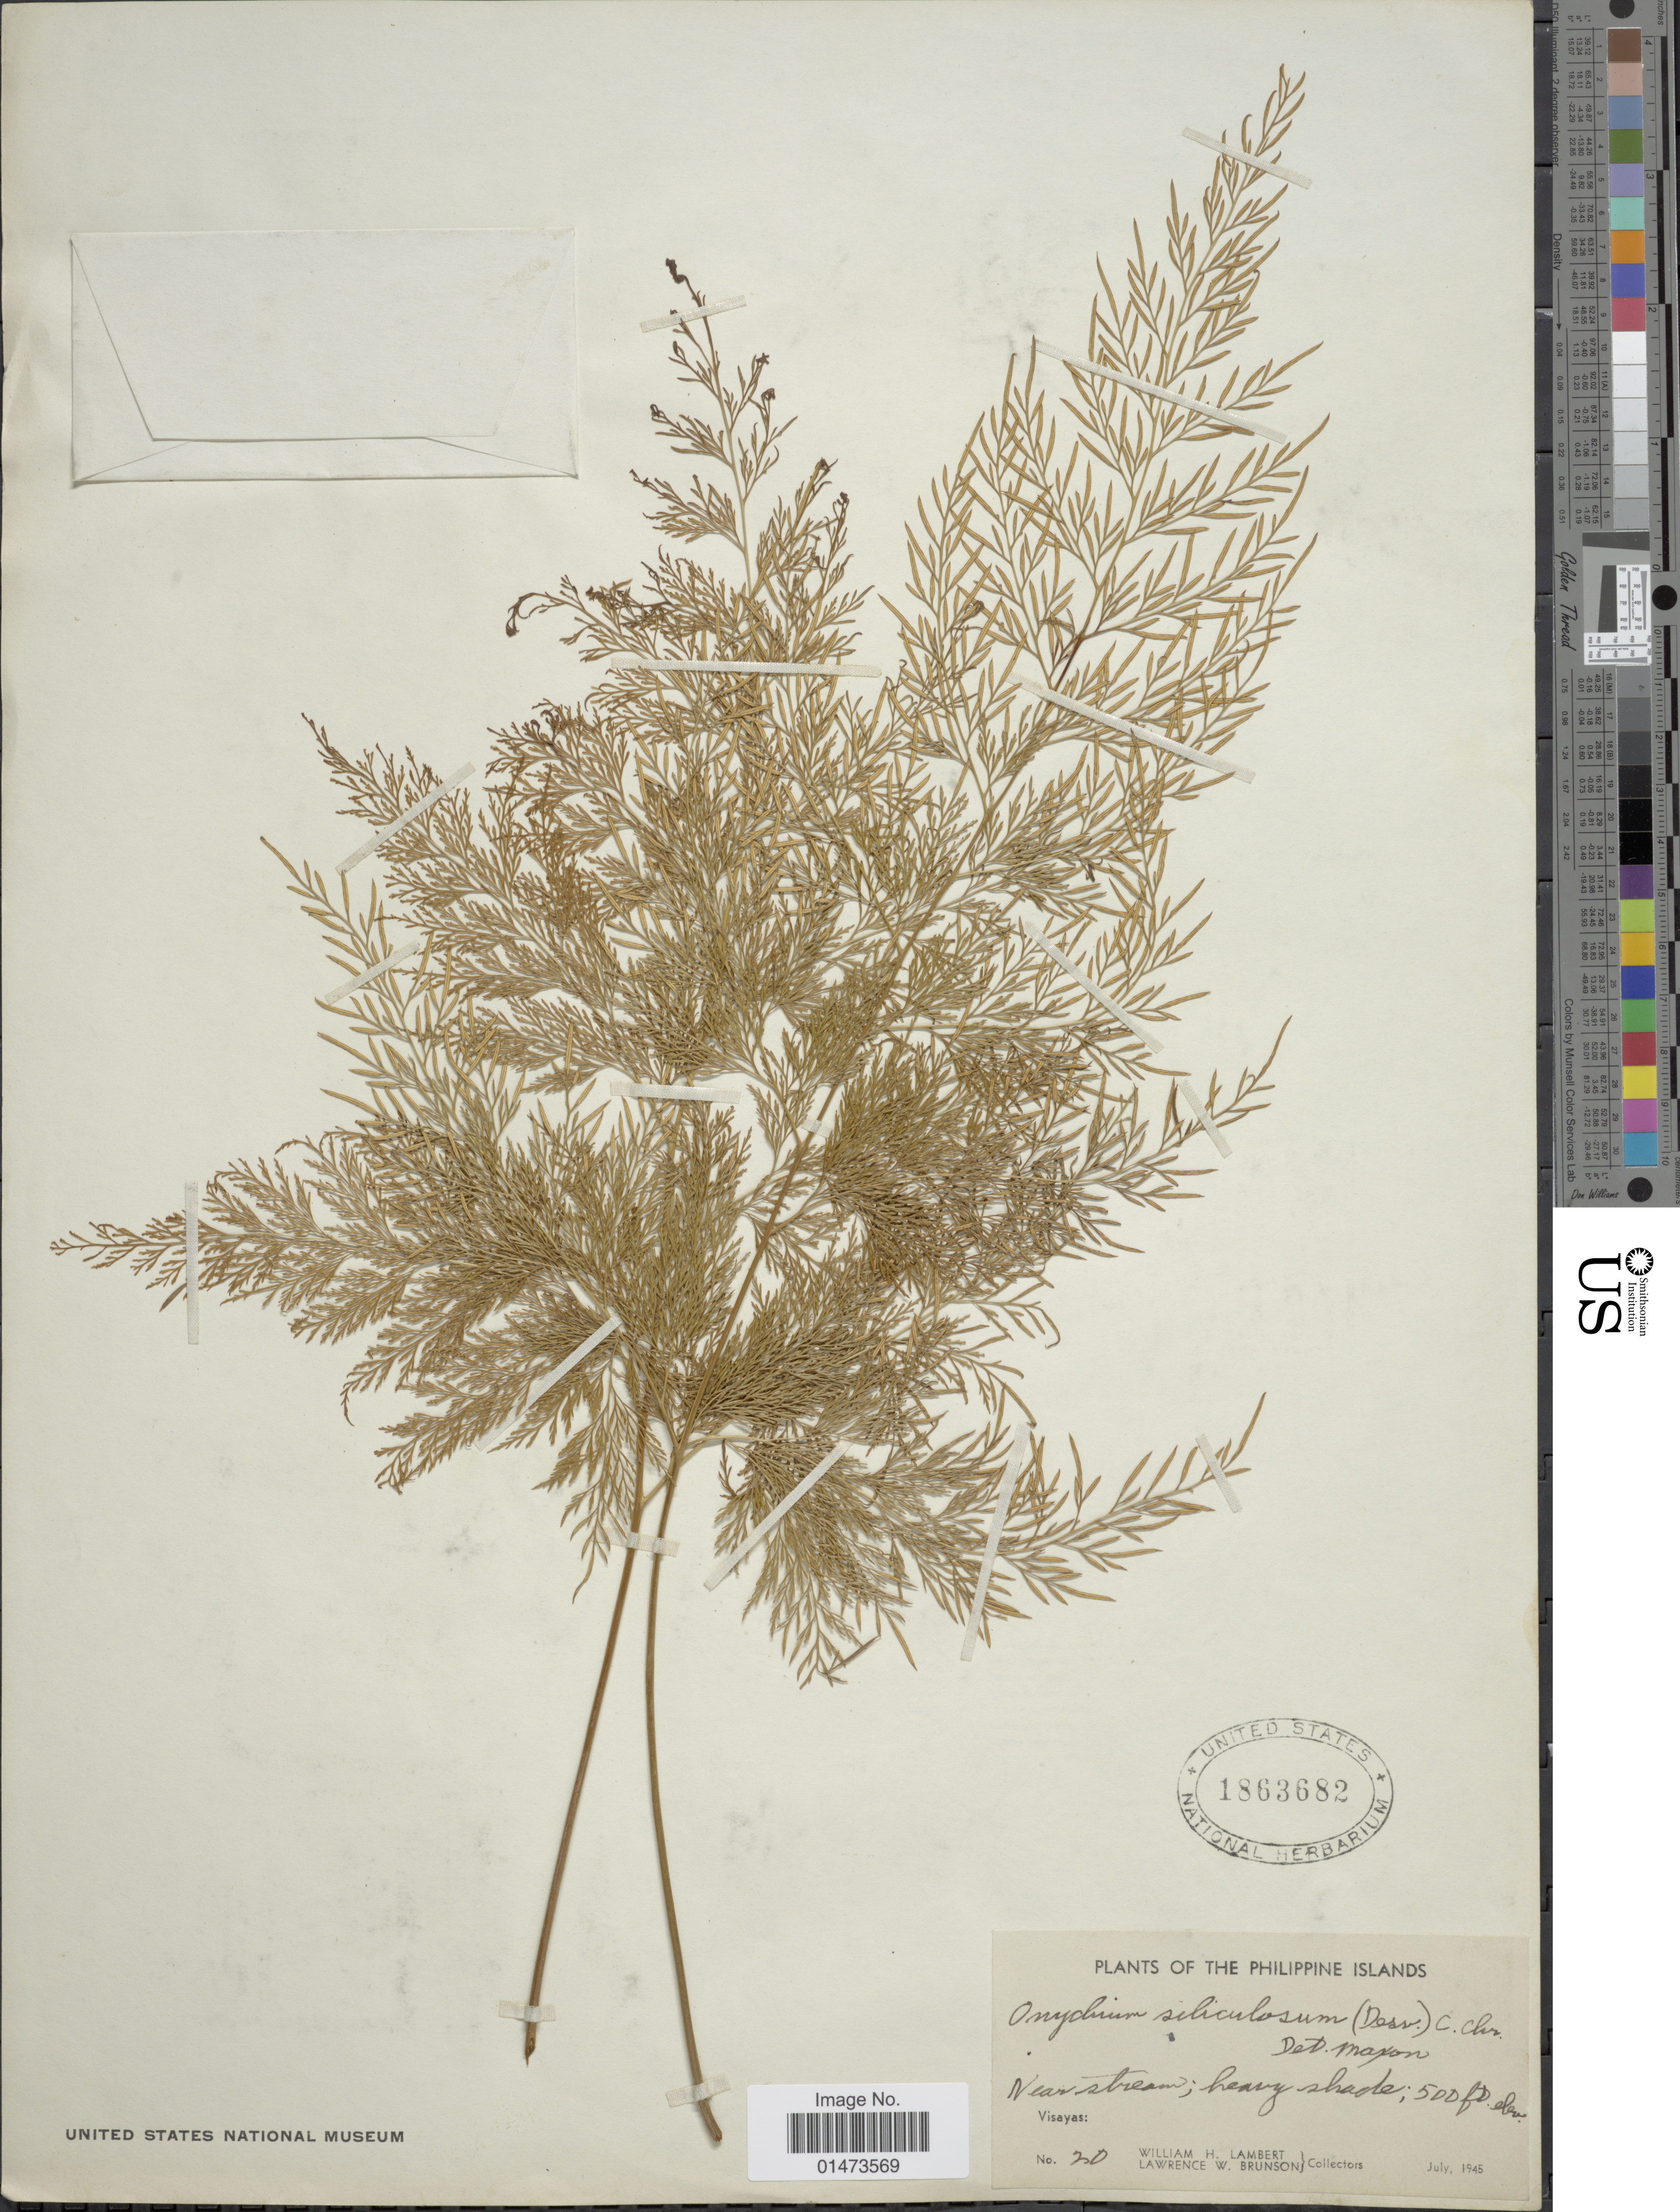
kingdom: Plantae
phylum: Tracheophyta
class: Polypodiopsida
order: Polypodiales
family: Pteridaceae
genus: Onychium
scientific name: Onychium siliculosum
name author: (Desv.) C. Chr.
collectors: W. Lambert & L. Brunson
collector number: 20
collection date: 1945-07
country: Philippines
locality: Visayas: near stream; heavy shade.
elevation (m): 152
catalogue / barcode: US 1863682